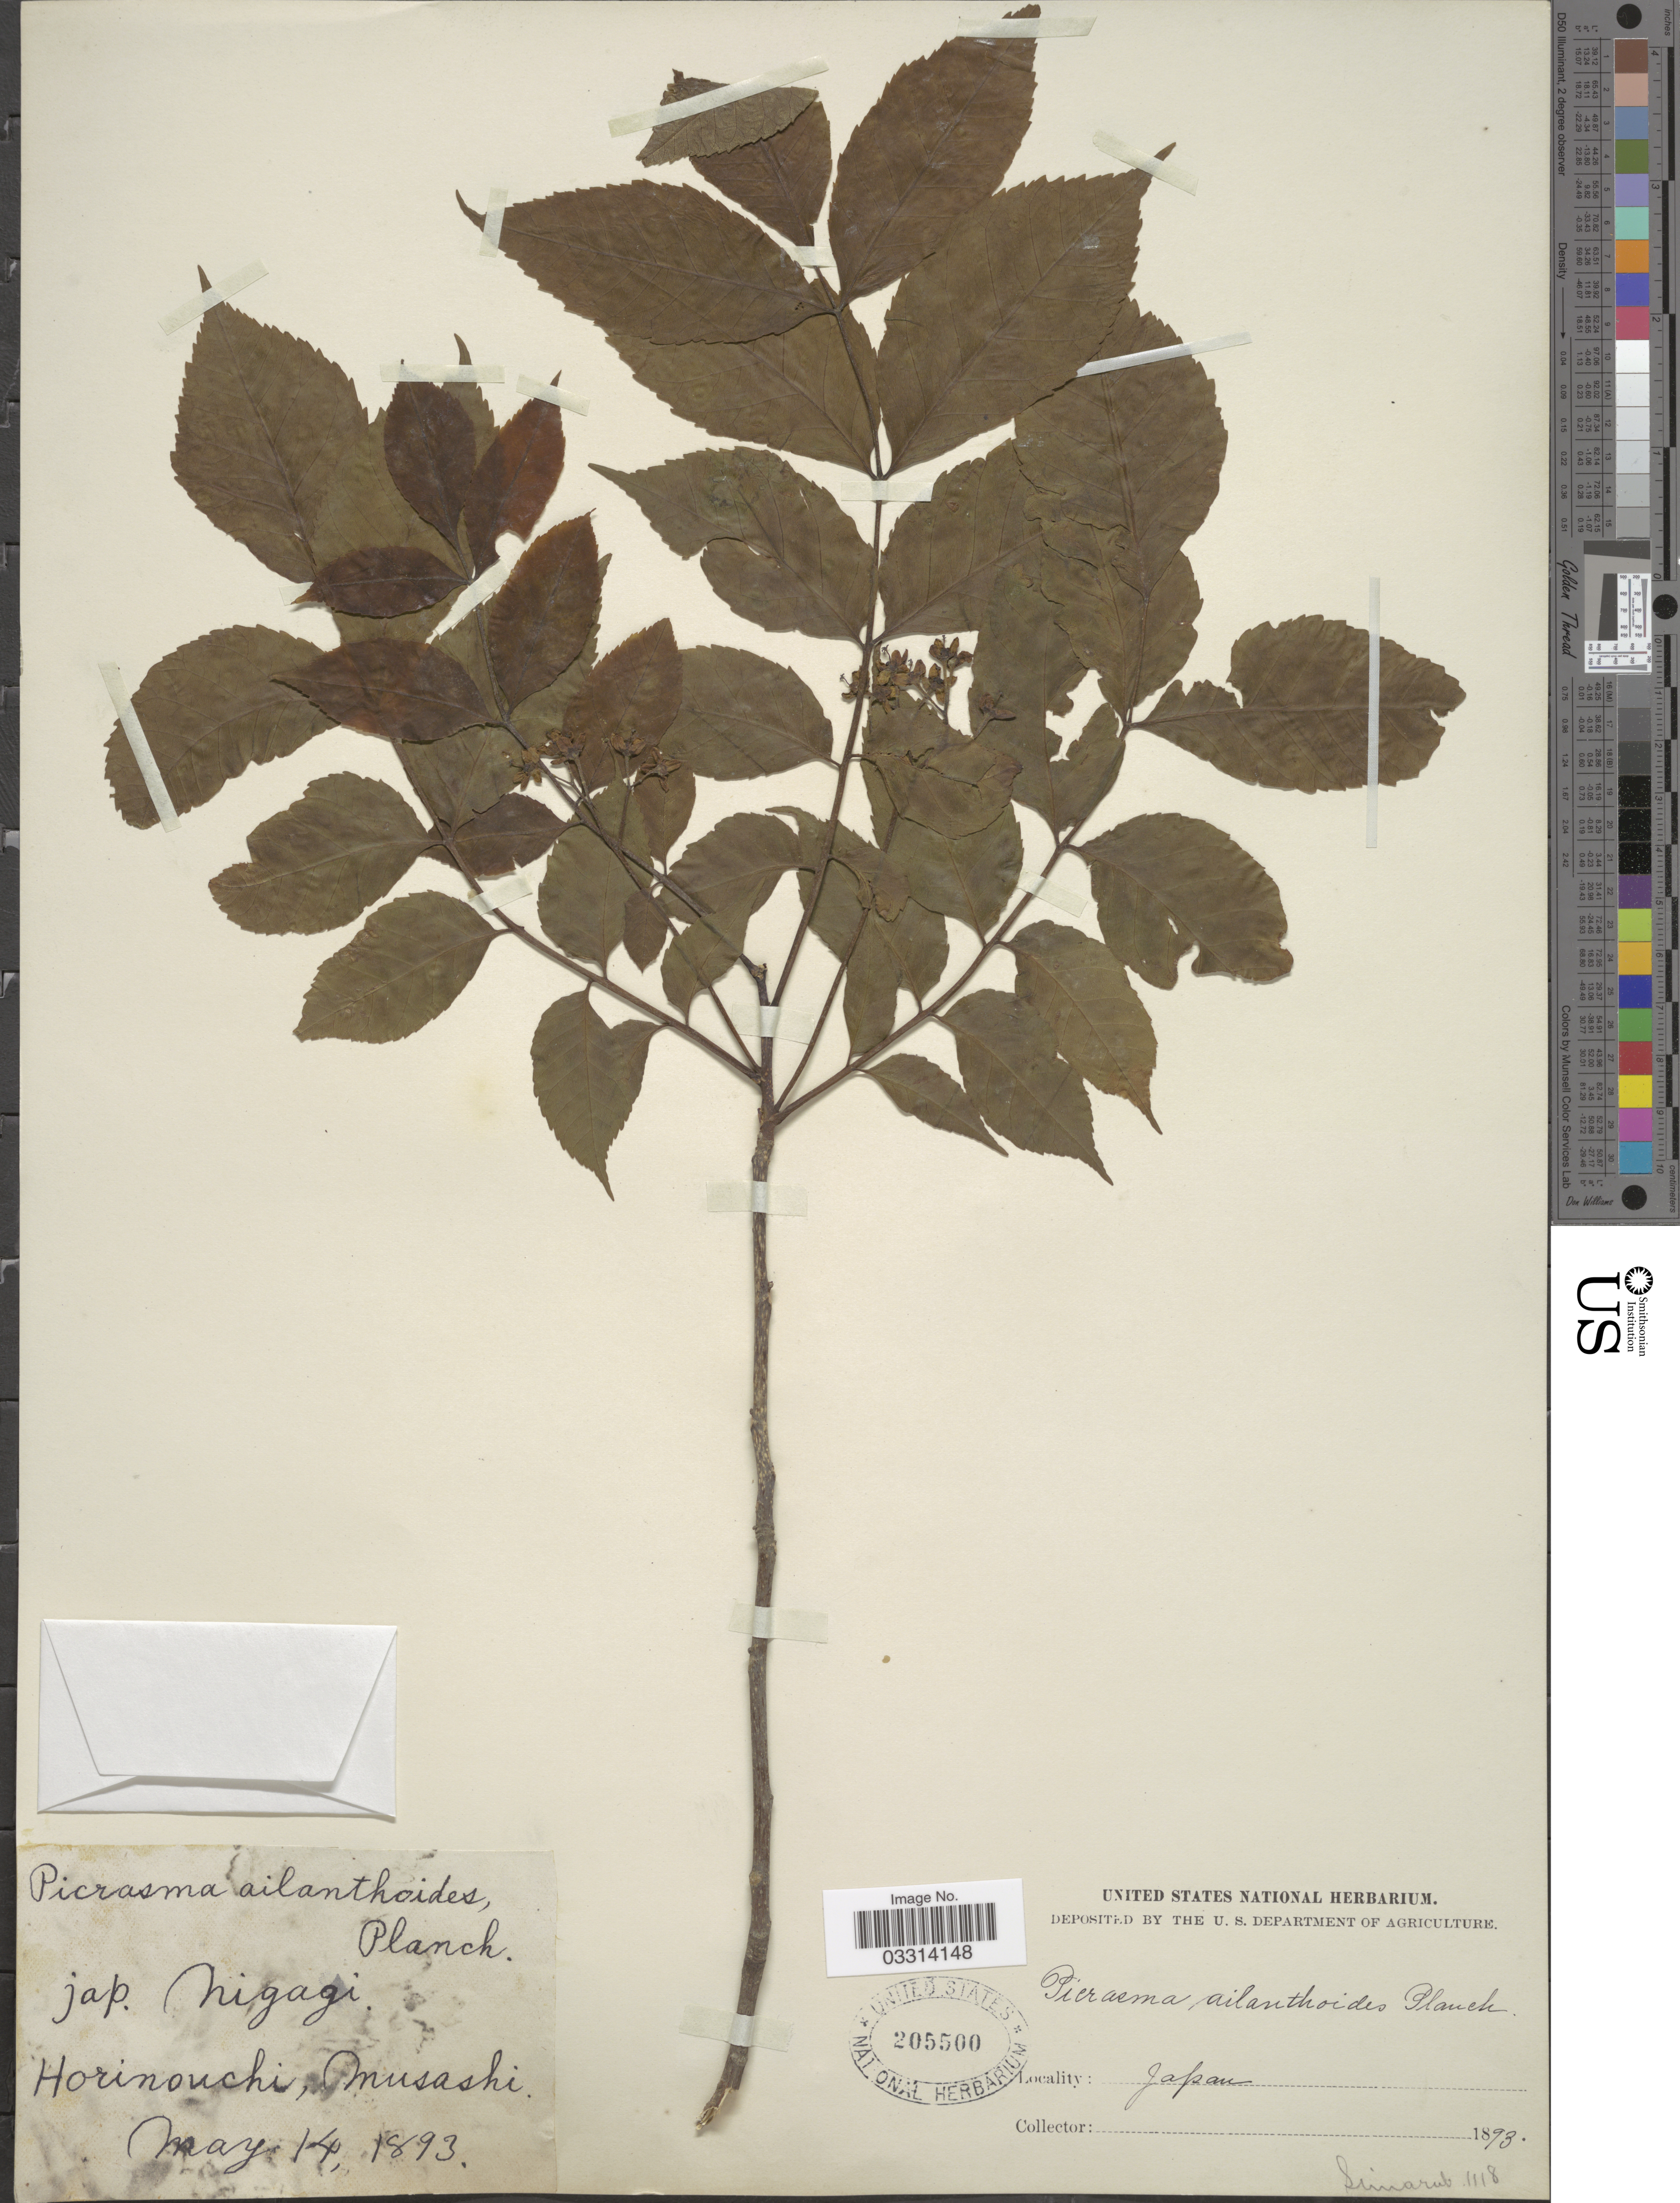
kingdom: Plantae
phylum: Tracheophyta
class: Magnoliopsida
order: Sapindales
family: Simaroubaceae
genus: Picrasma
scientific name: Picrasma ailanthoides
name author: (Bunge) Planch.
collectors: ex herb. United States National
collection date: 1893-05-14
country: Japan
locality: Horinouchi, Musashi.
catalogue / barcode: US 205500